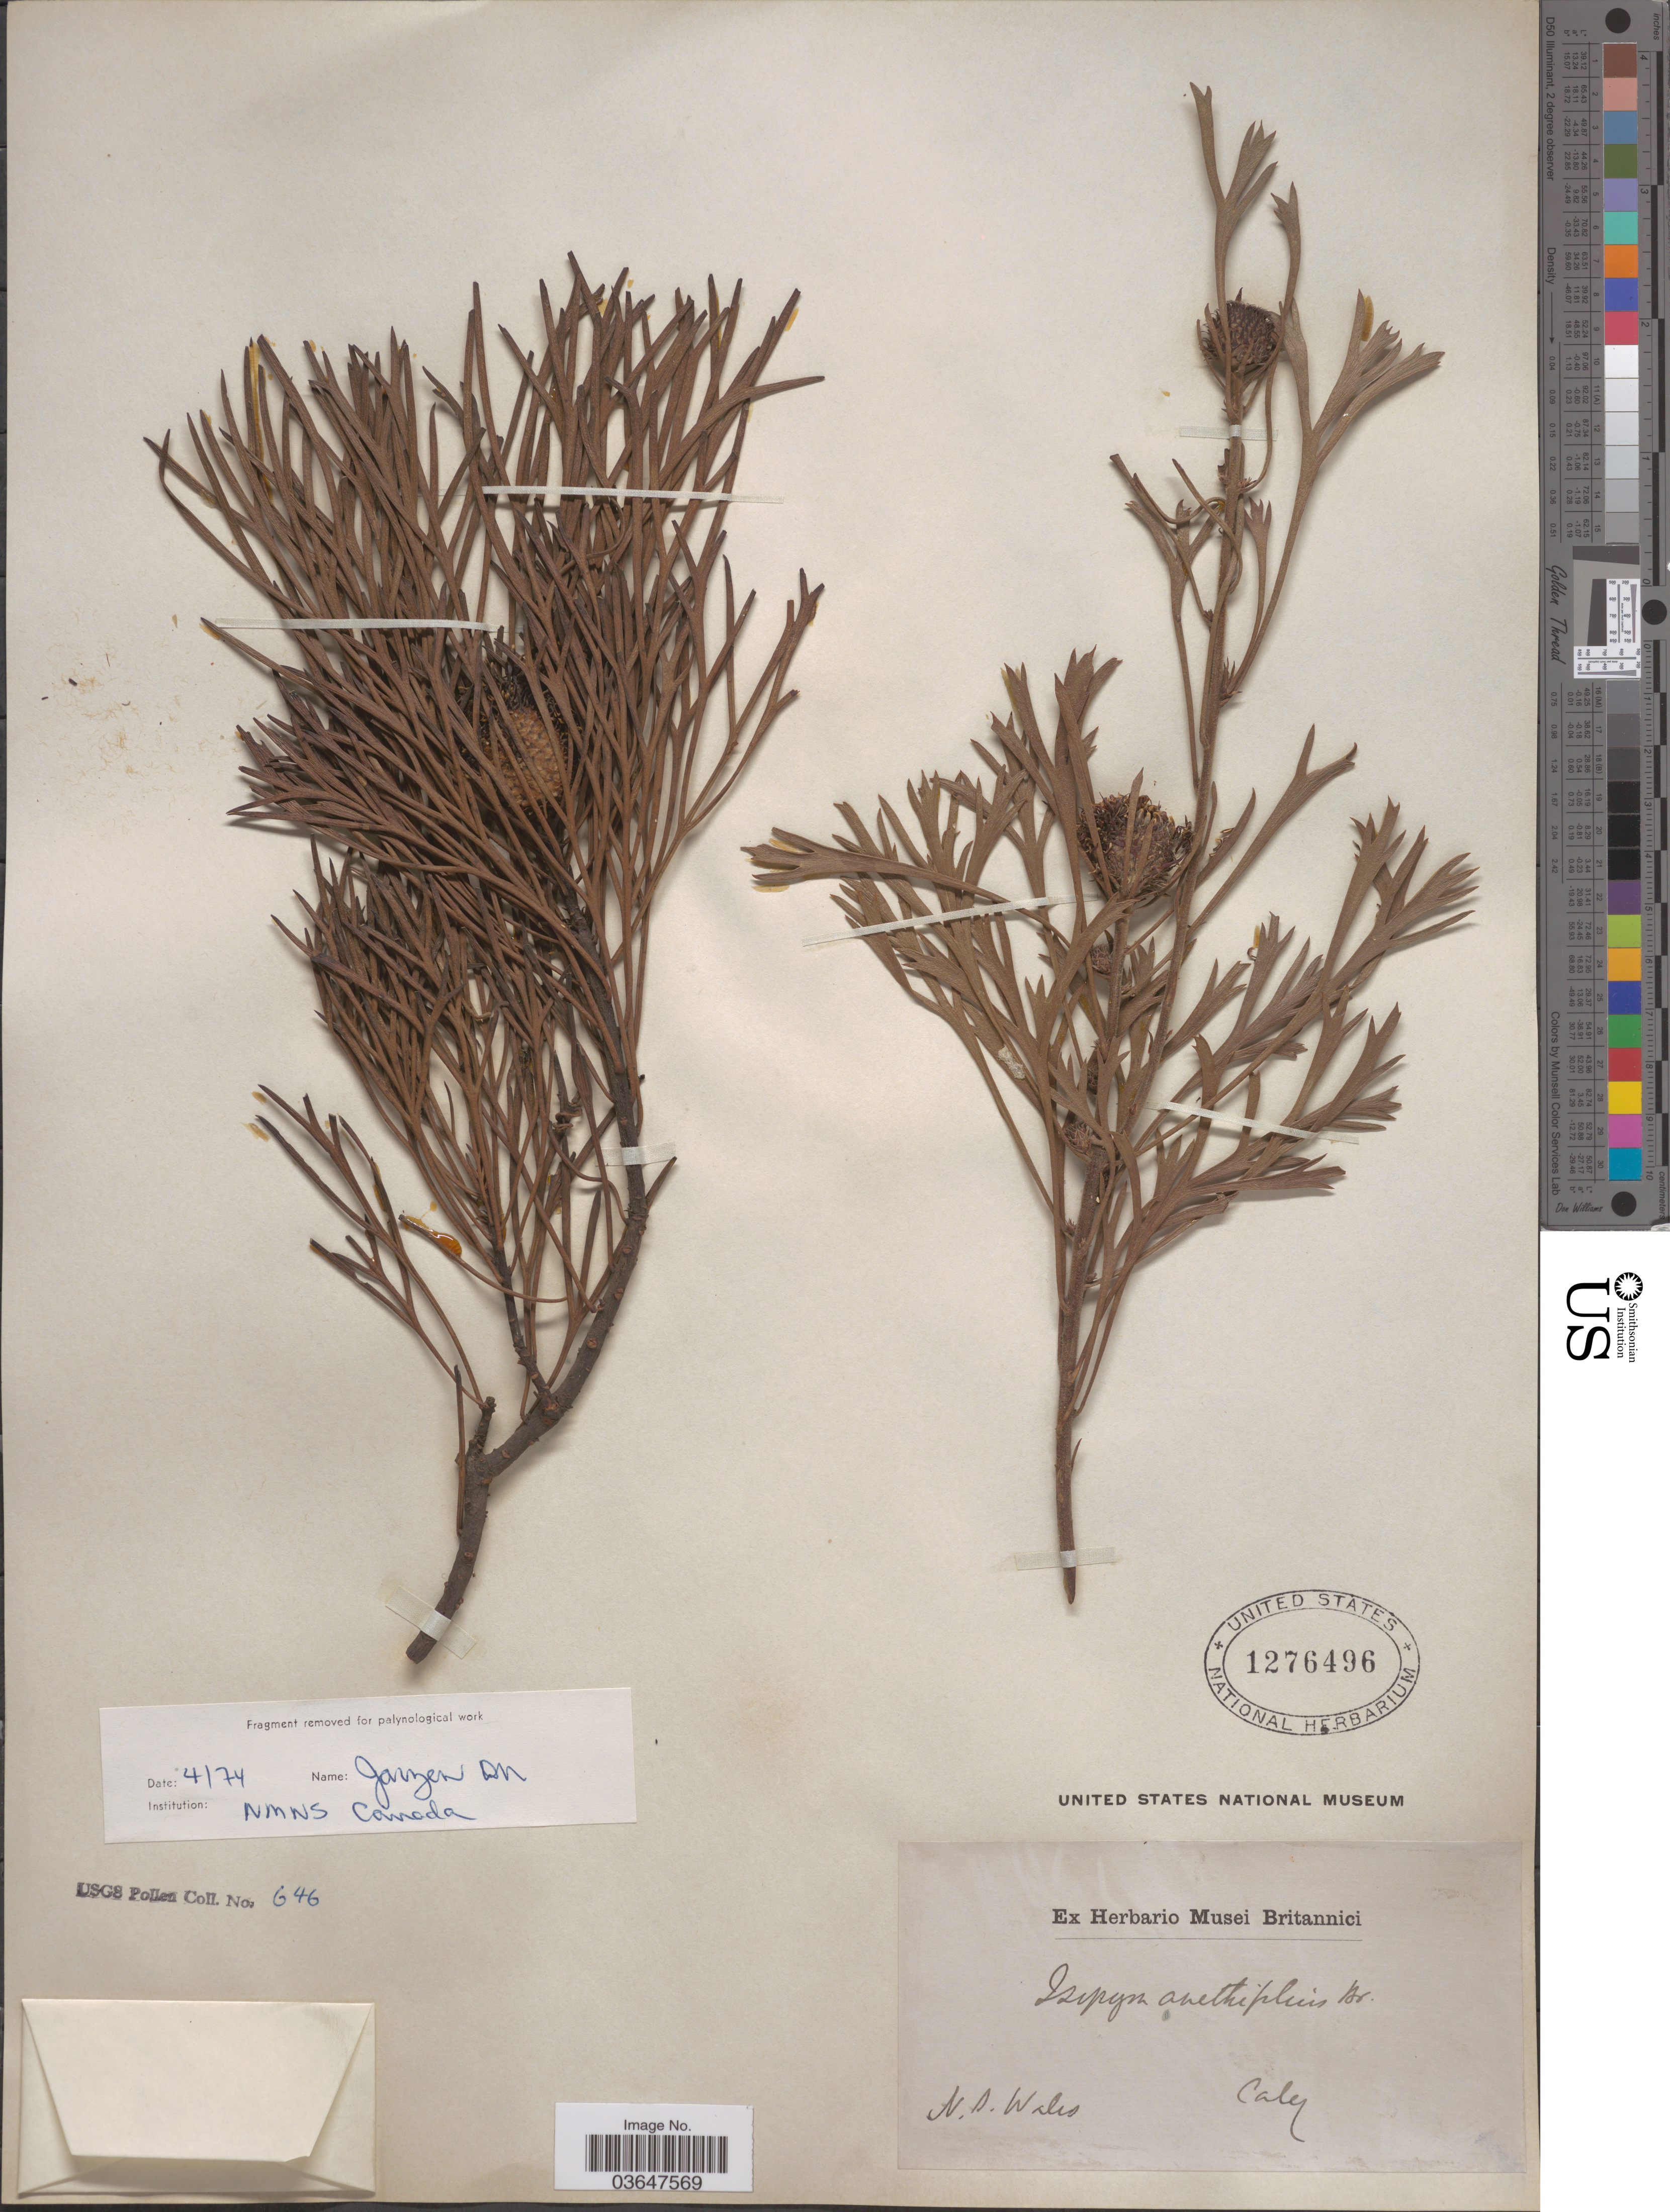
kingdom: Plantae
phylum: Tracheophyta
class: Magnoliopsida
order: Proteales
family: Proteaceae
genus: Isopogon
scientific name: Isopogon anethifolius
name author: Knight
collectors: -. Caley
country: Australia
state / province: New South Wales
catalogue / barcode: US 1276496